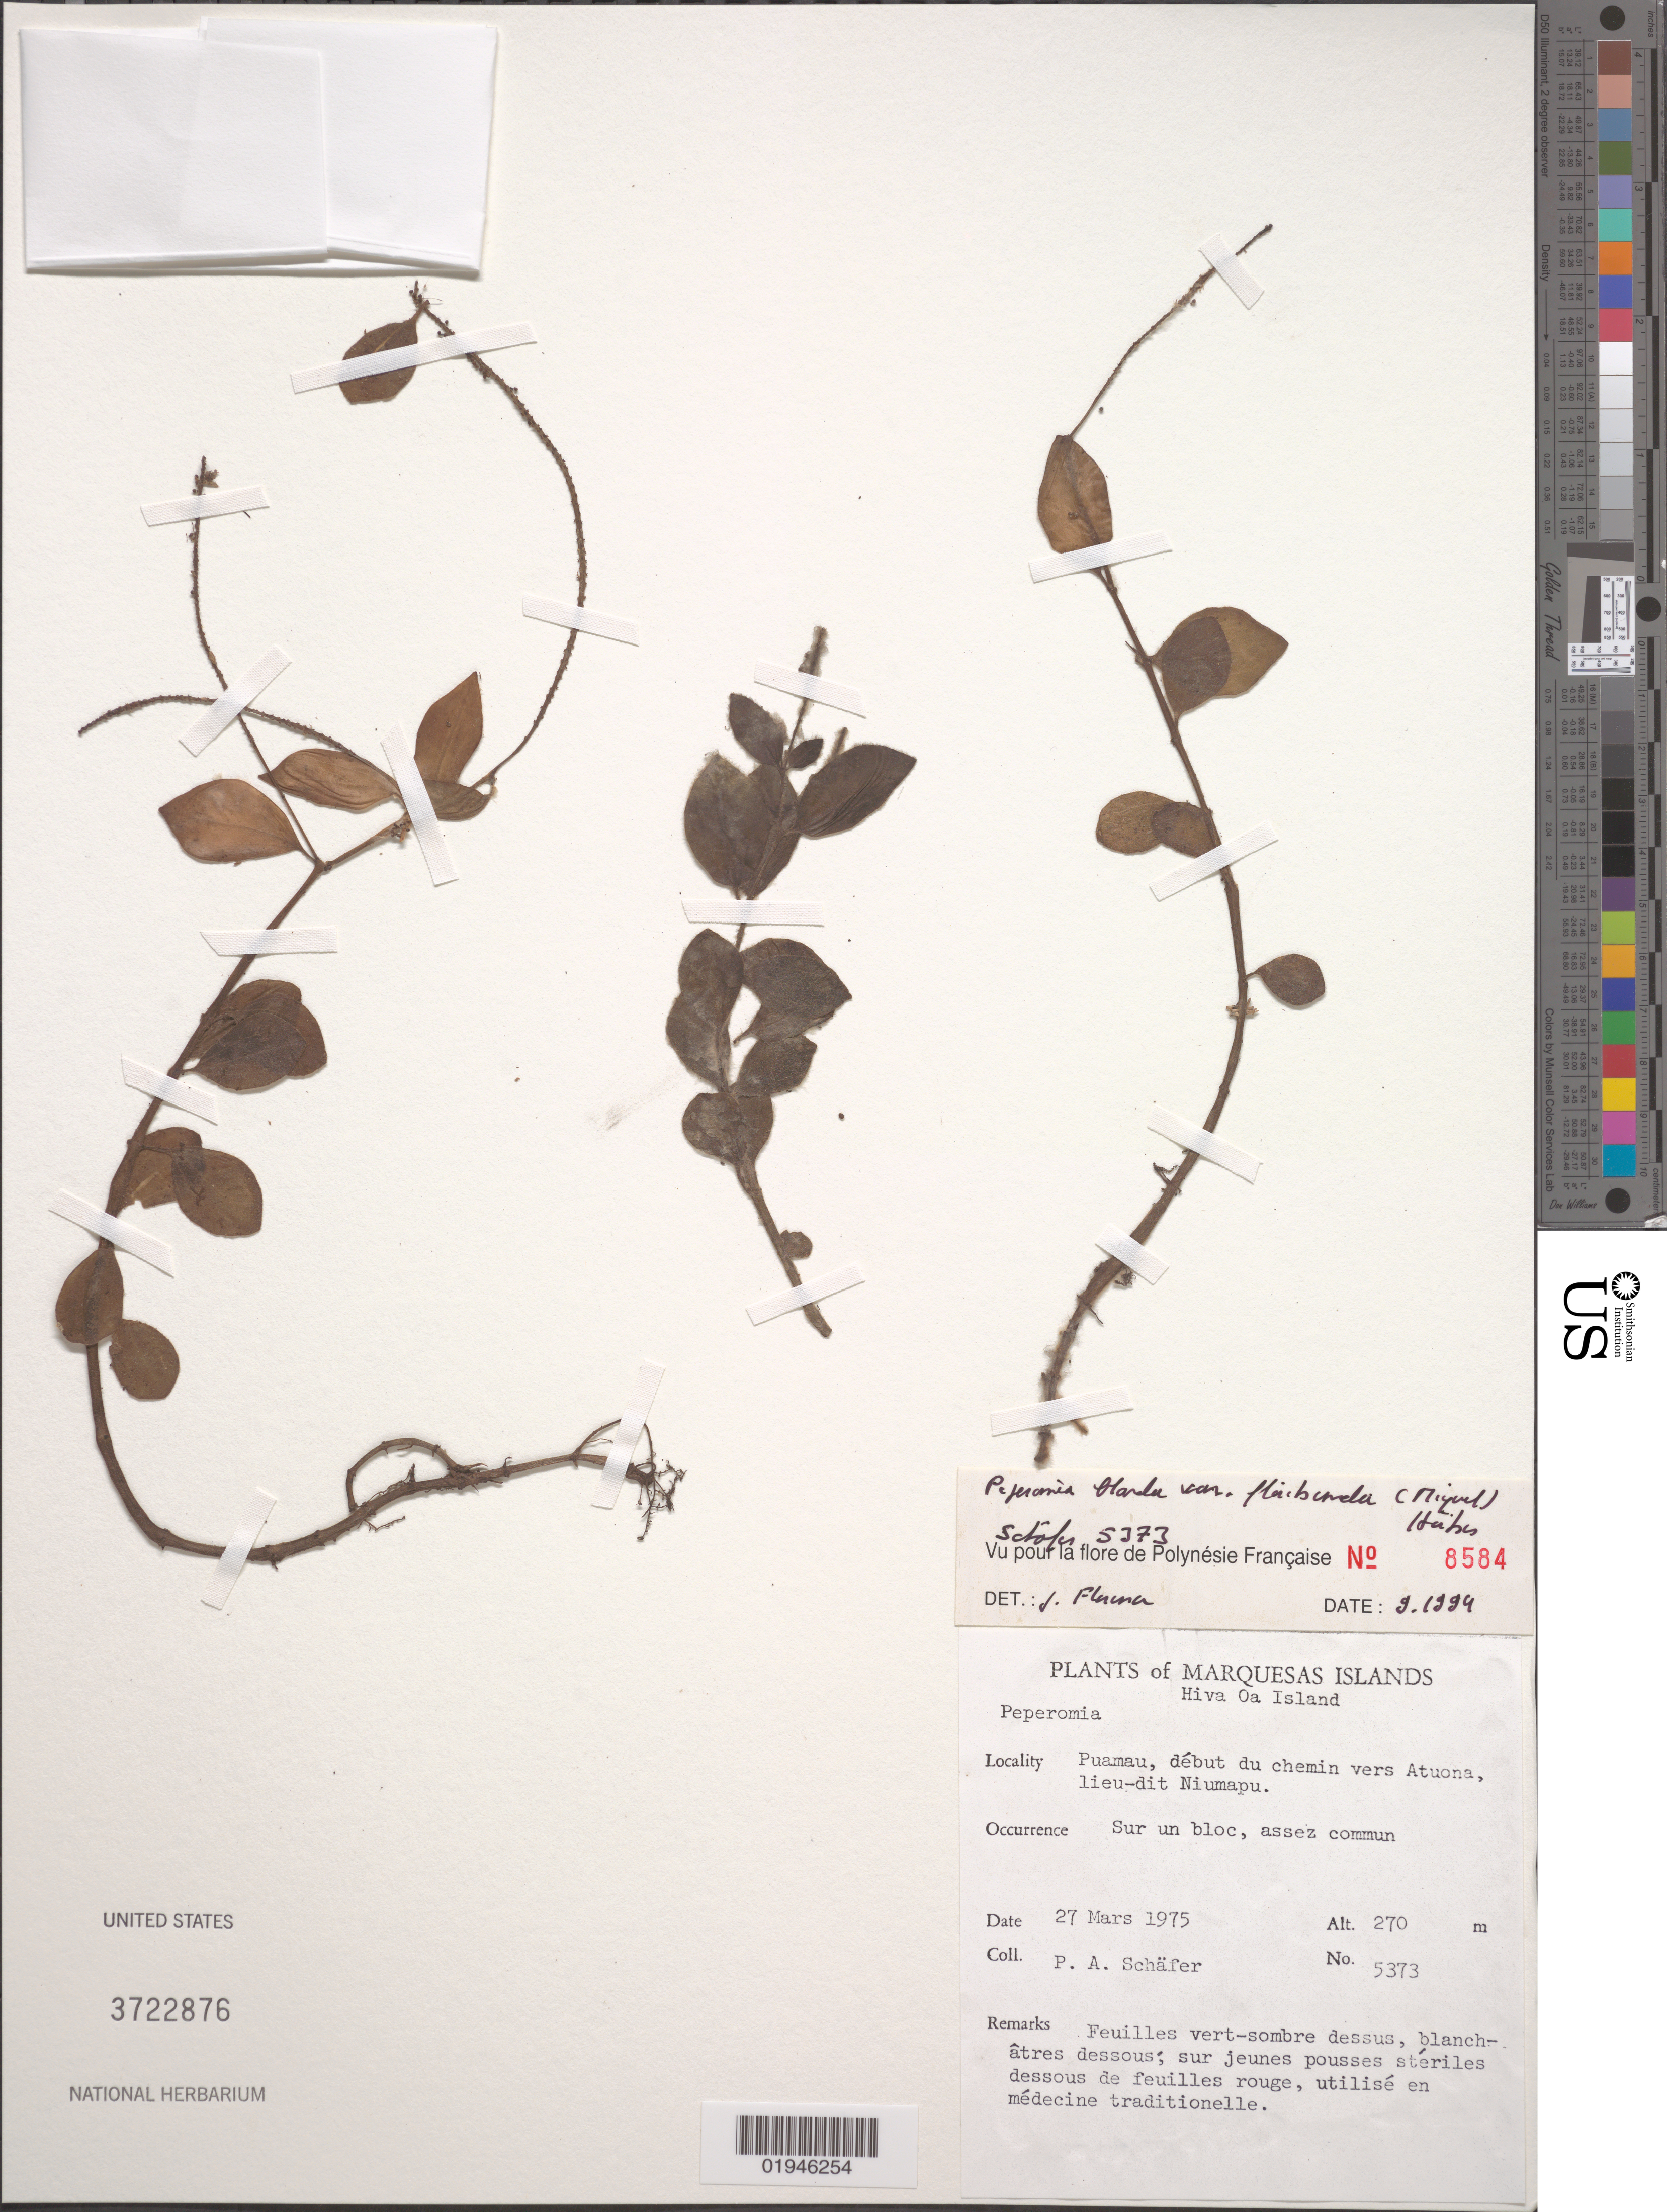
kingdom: Plantae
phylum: Tracheophyta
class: Magnoliopsida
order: Piperales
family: Piperaceae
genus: Peperomia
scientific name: Peperomia leptostachya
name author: Hook. & Arn.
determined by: Wagner, W. L., (BOT), Smithsonian Institution - National Museum of Natural History (UNITED STATES)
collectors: P. A. Schäfer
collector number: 5373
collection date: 1975-03-27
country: French Polynesia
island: Hiva Oa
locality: Puamau, début du chemin vers Atuona, lieu-dit Niumapu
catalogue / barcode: US 3722876